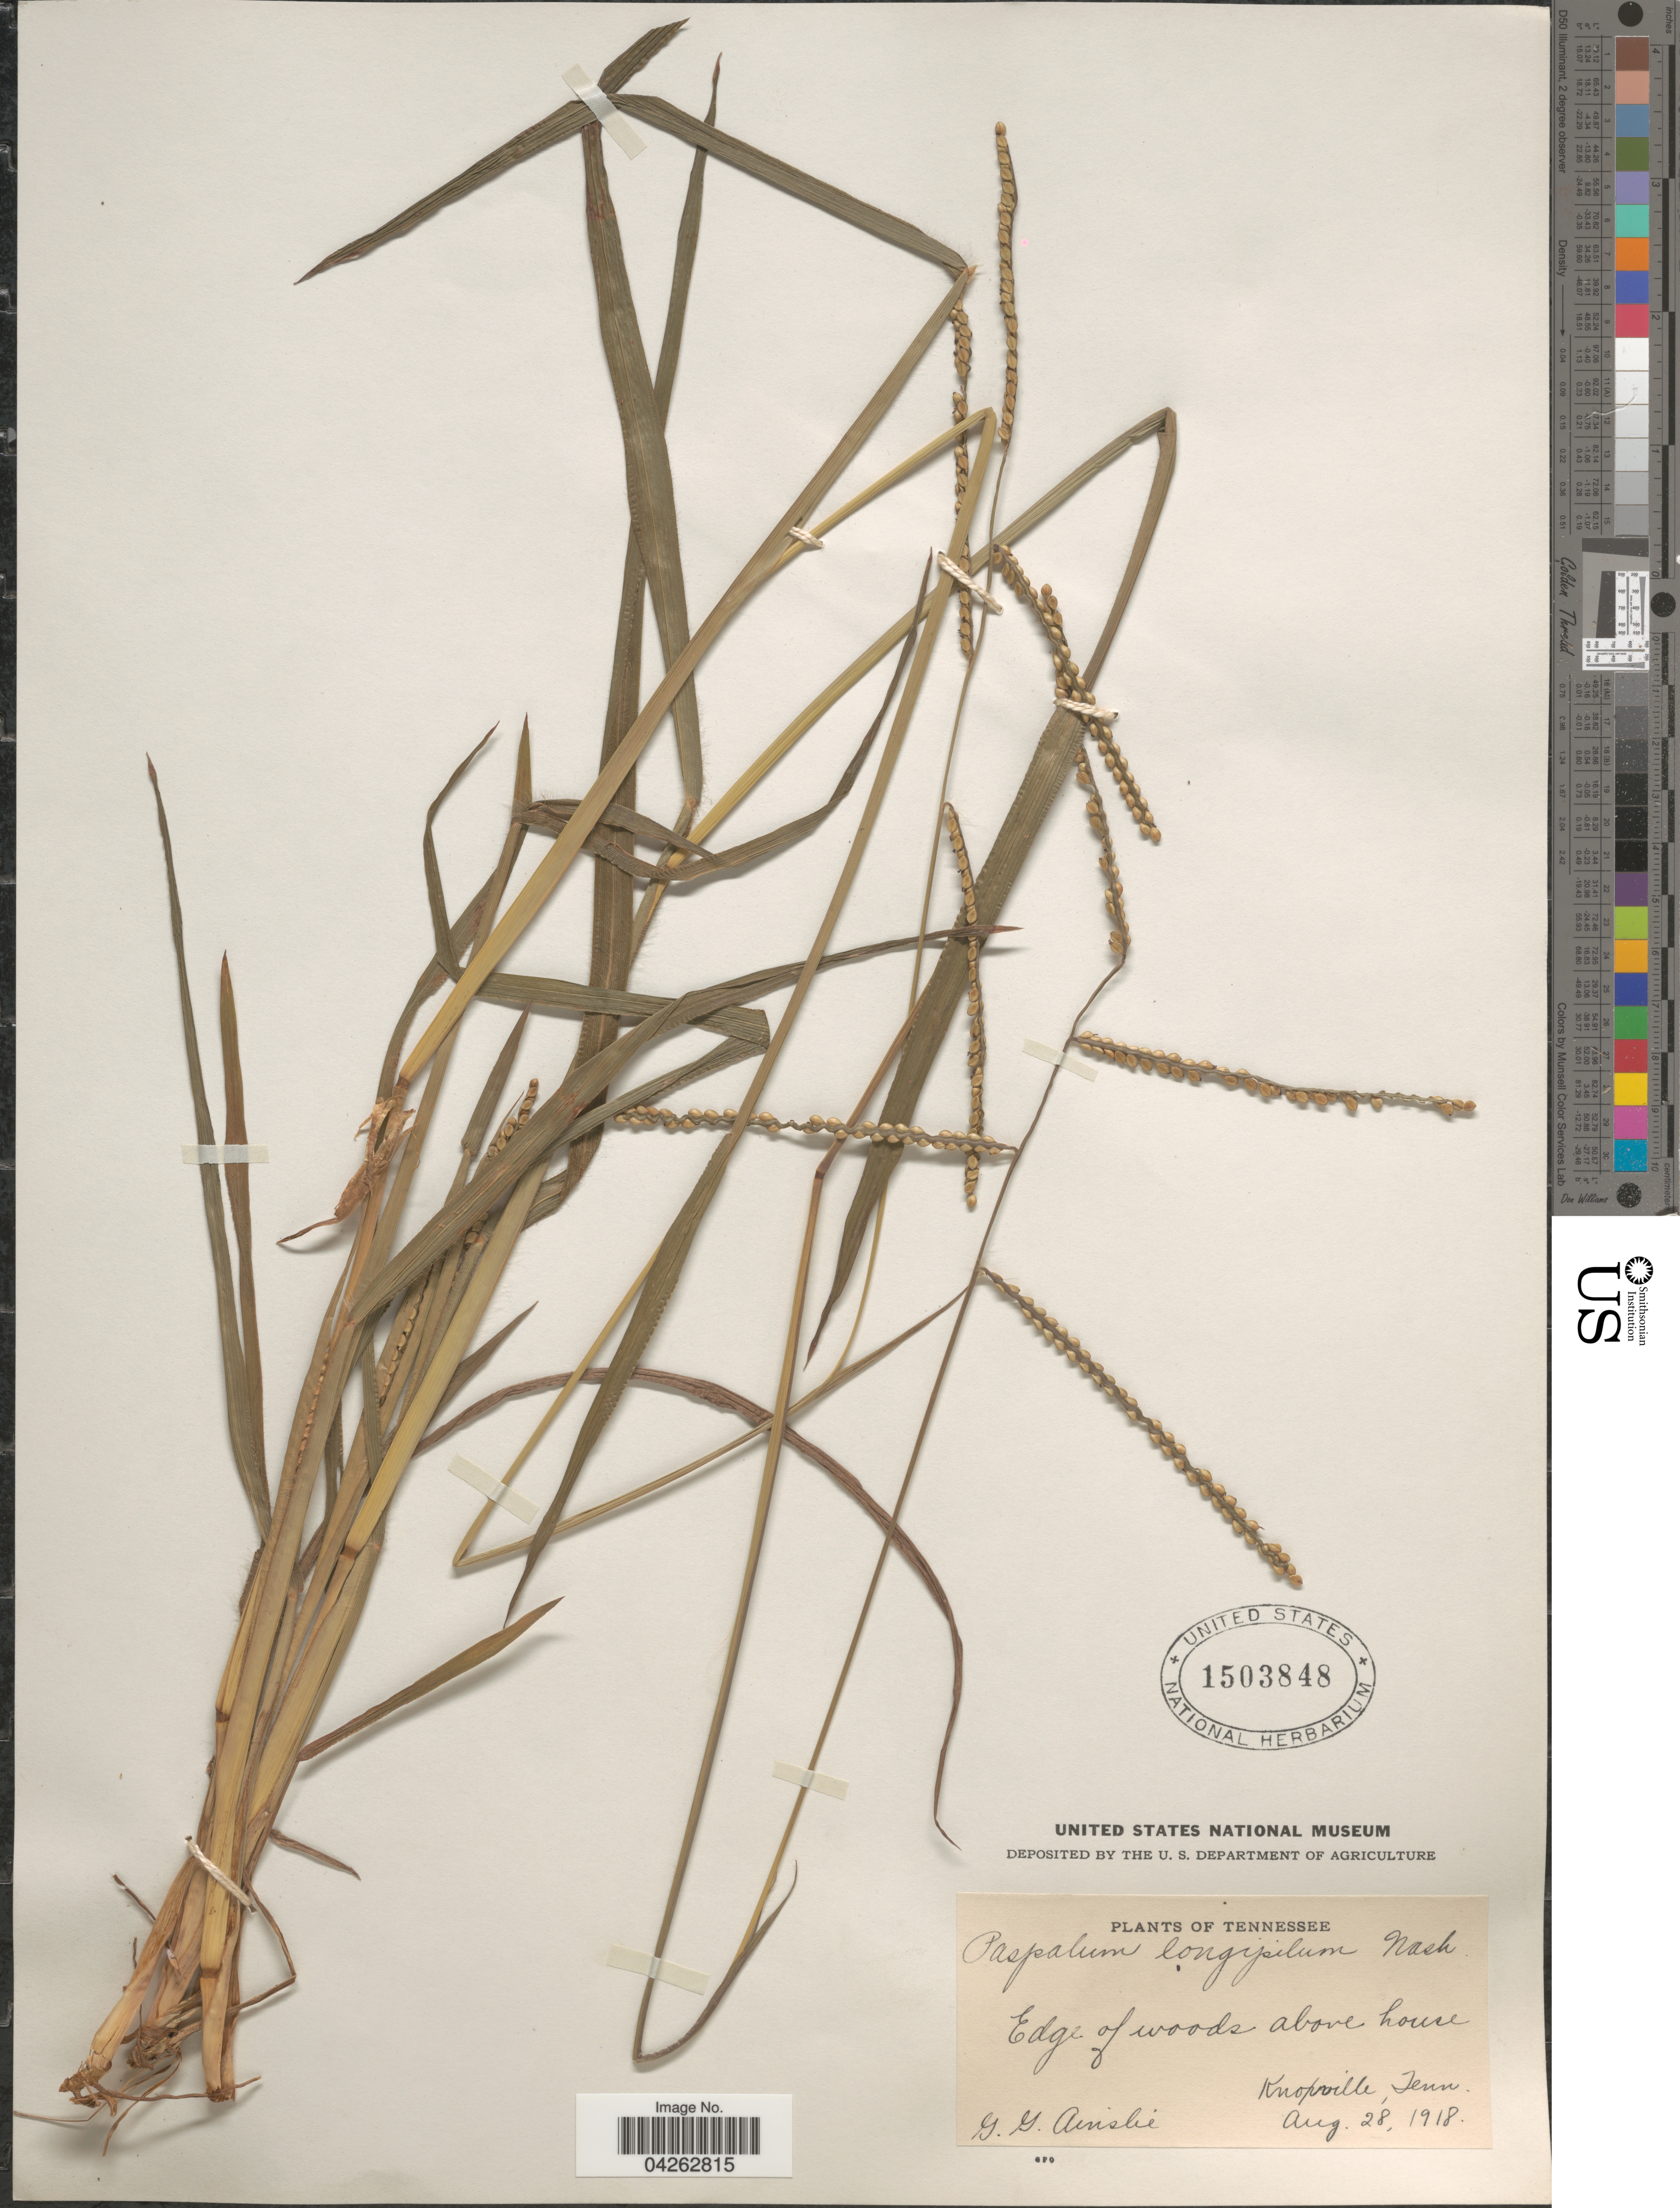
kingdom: Plantae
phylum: Tracheophyta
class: Liliopsida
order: Poales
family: Poaceae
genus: Paspalum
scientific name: Paspalum longipilum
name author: Nash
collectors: G. Ainslee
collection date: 1918-08-28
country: United States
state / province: Tennessee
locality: Above house. Knoxville.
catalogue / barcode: US 1503848